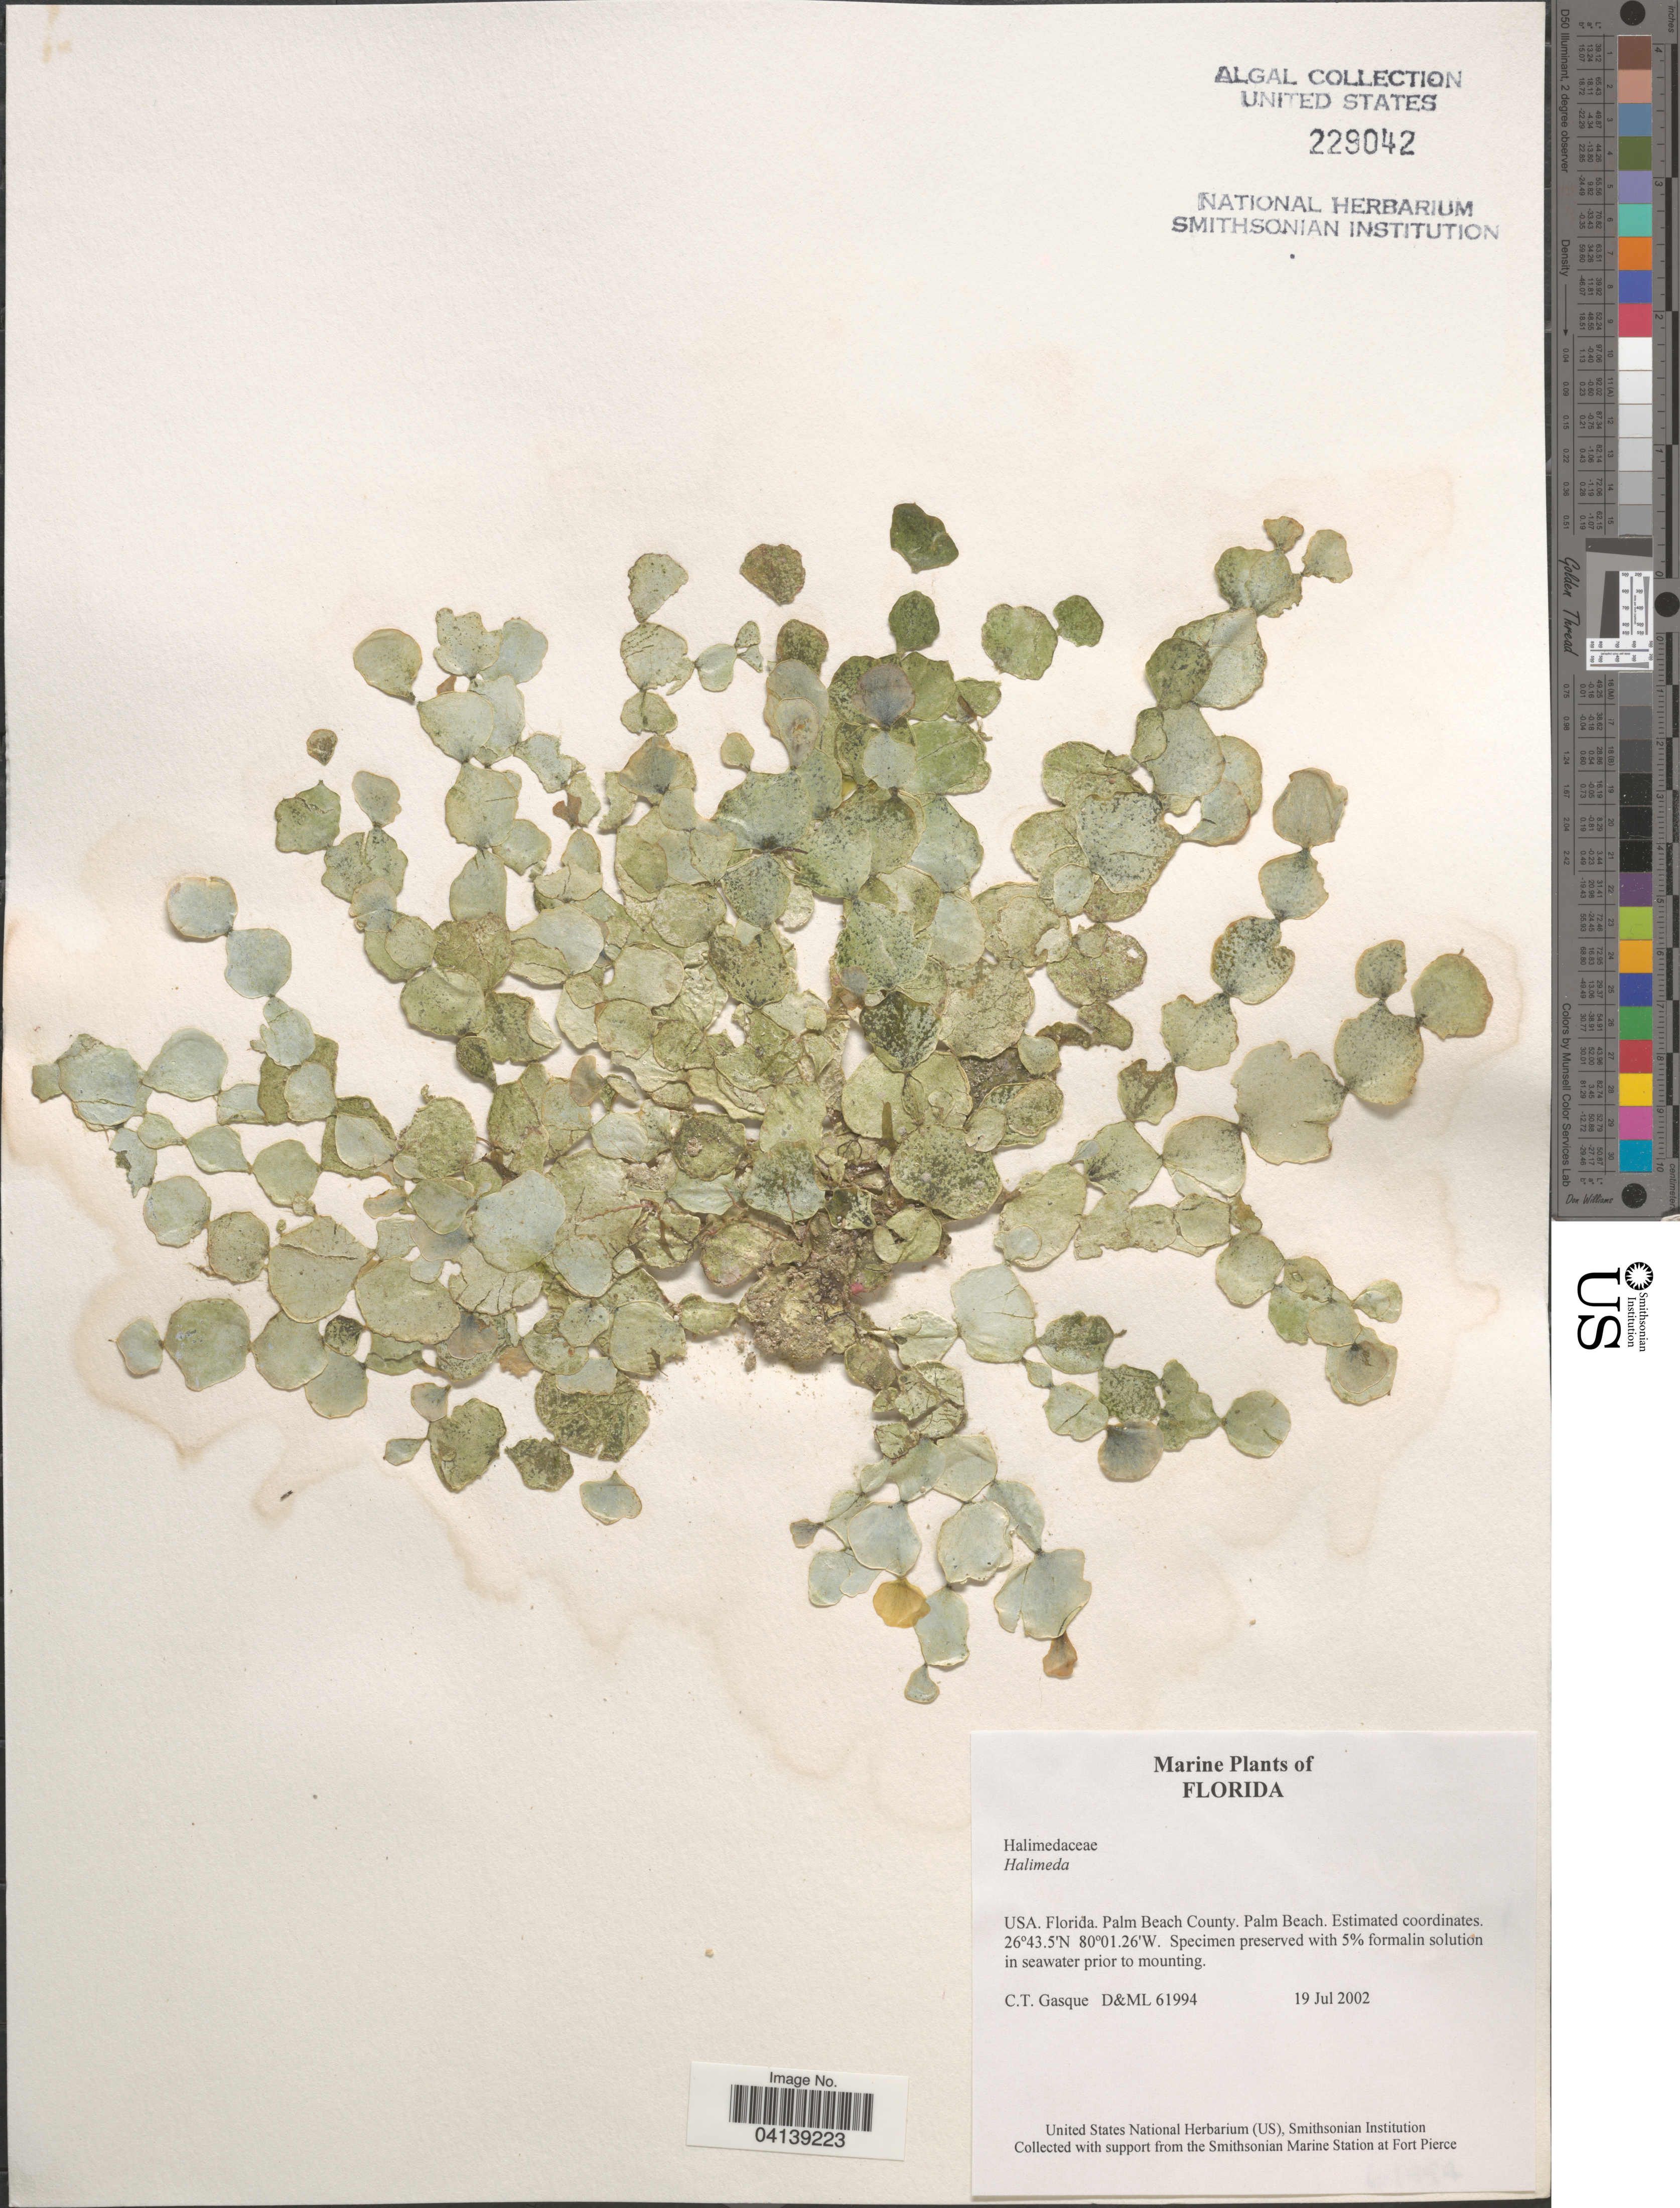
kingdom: Plantae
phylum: Chlorophyta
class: Ulvophyceae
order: Bryopsidales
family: Halimedaceae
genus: Halimeda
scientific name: Halimeda sp.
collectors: C. Gasque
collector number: D&ML61994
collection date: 2002-07-19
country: United States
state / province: Florida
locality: Palm Beach County. Palm Beach.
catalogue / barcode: US 229042